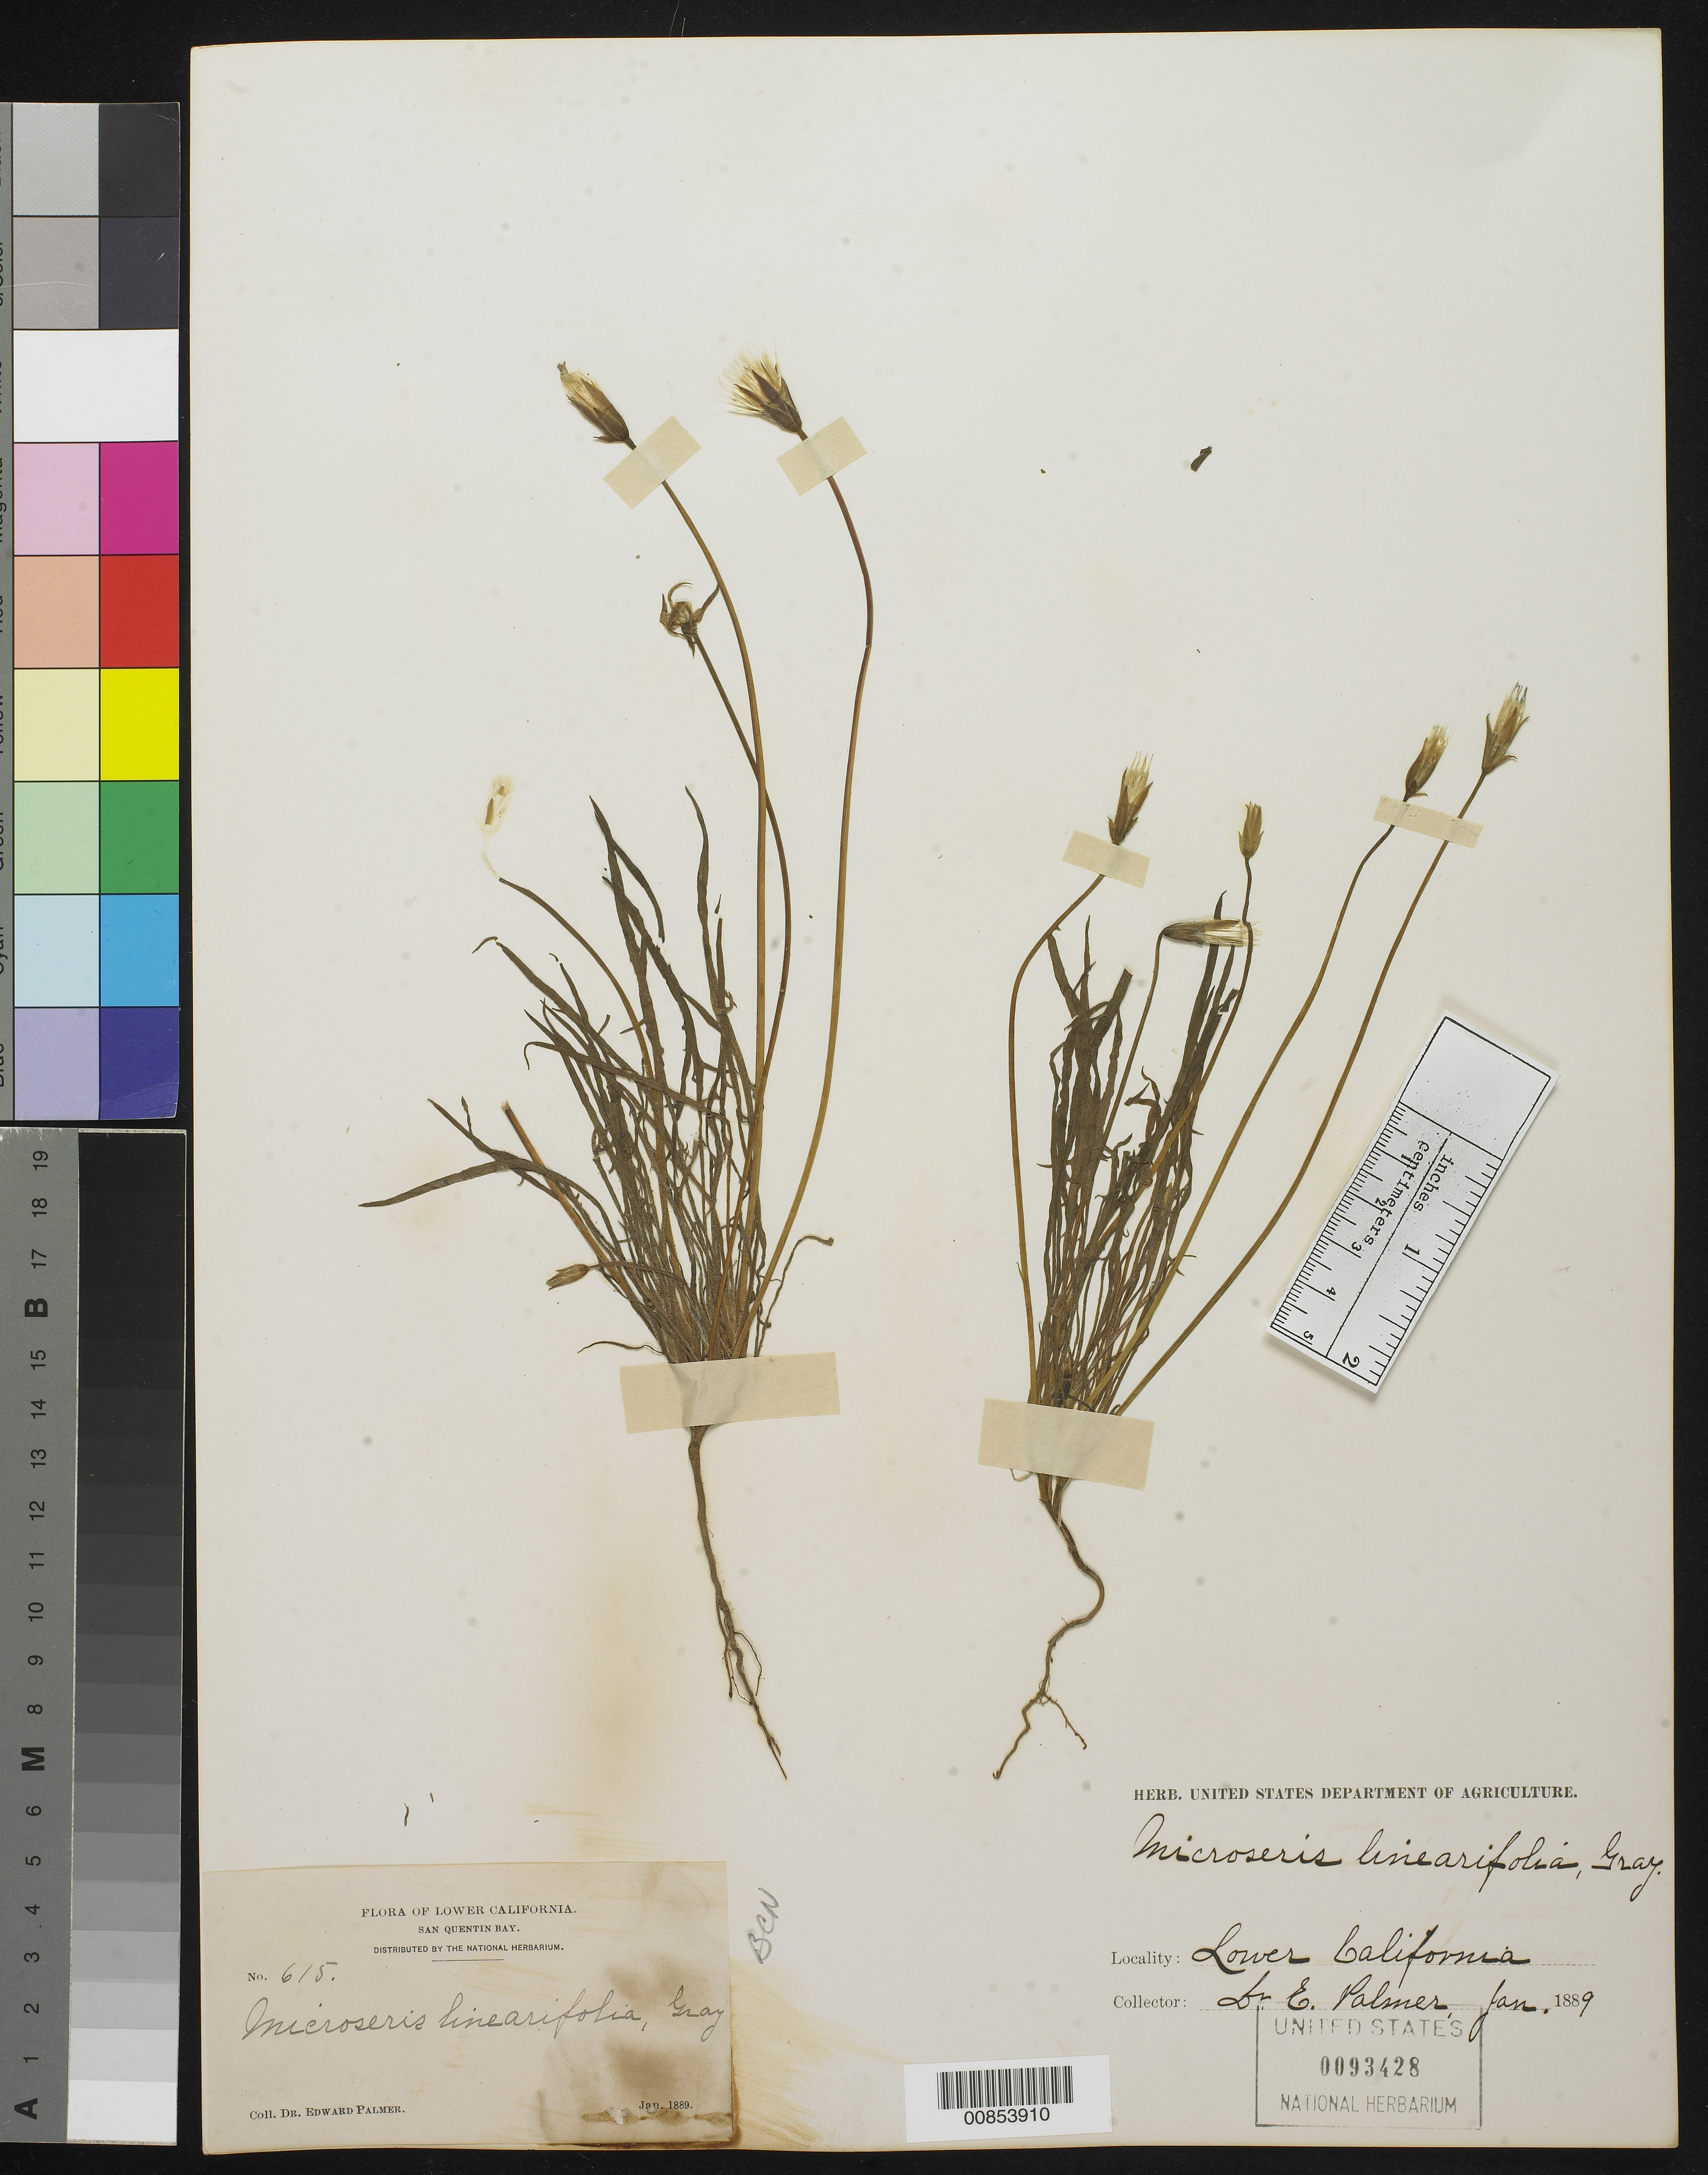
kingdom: Plantae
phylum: Tracheophyta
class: Magnoliopsida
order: Asterales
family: Asteraceae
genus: Uropappus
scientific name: Uropappus lindleyi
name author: (DC.) Nutt.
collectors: E. Palmer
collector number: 615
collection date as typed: Jan 1889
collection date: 1889-01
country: Mexico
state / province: Baja California Norte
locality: San Quentin Bay, Baja California.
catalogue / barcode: US 93428